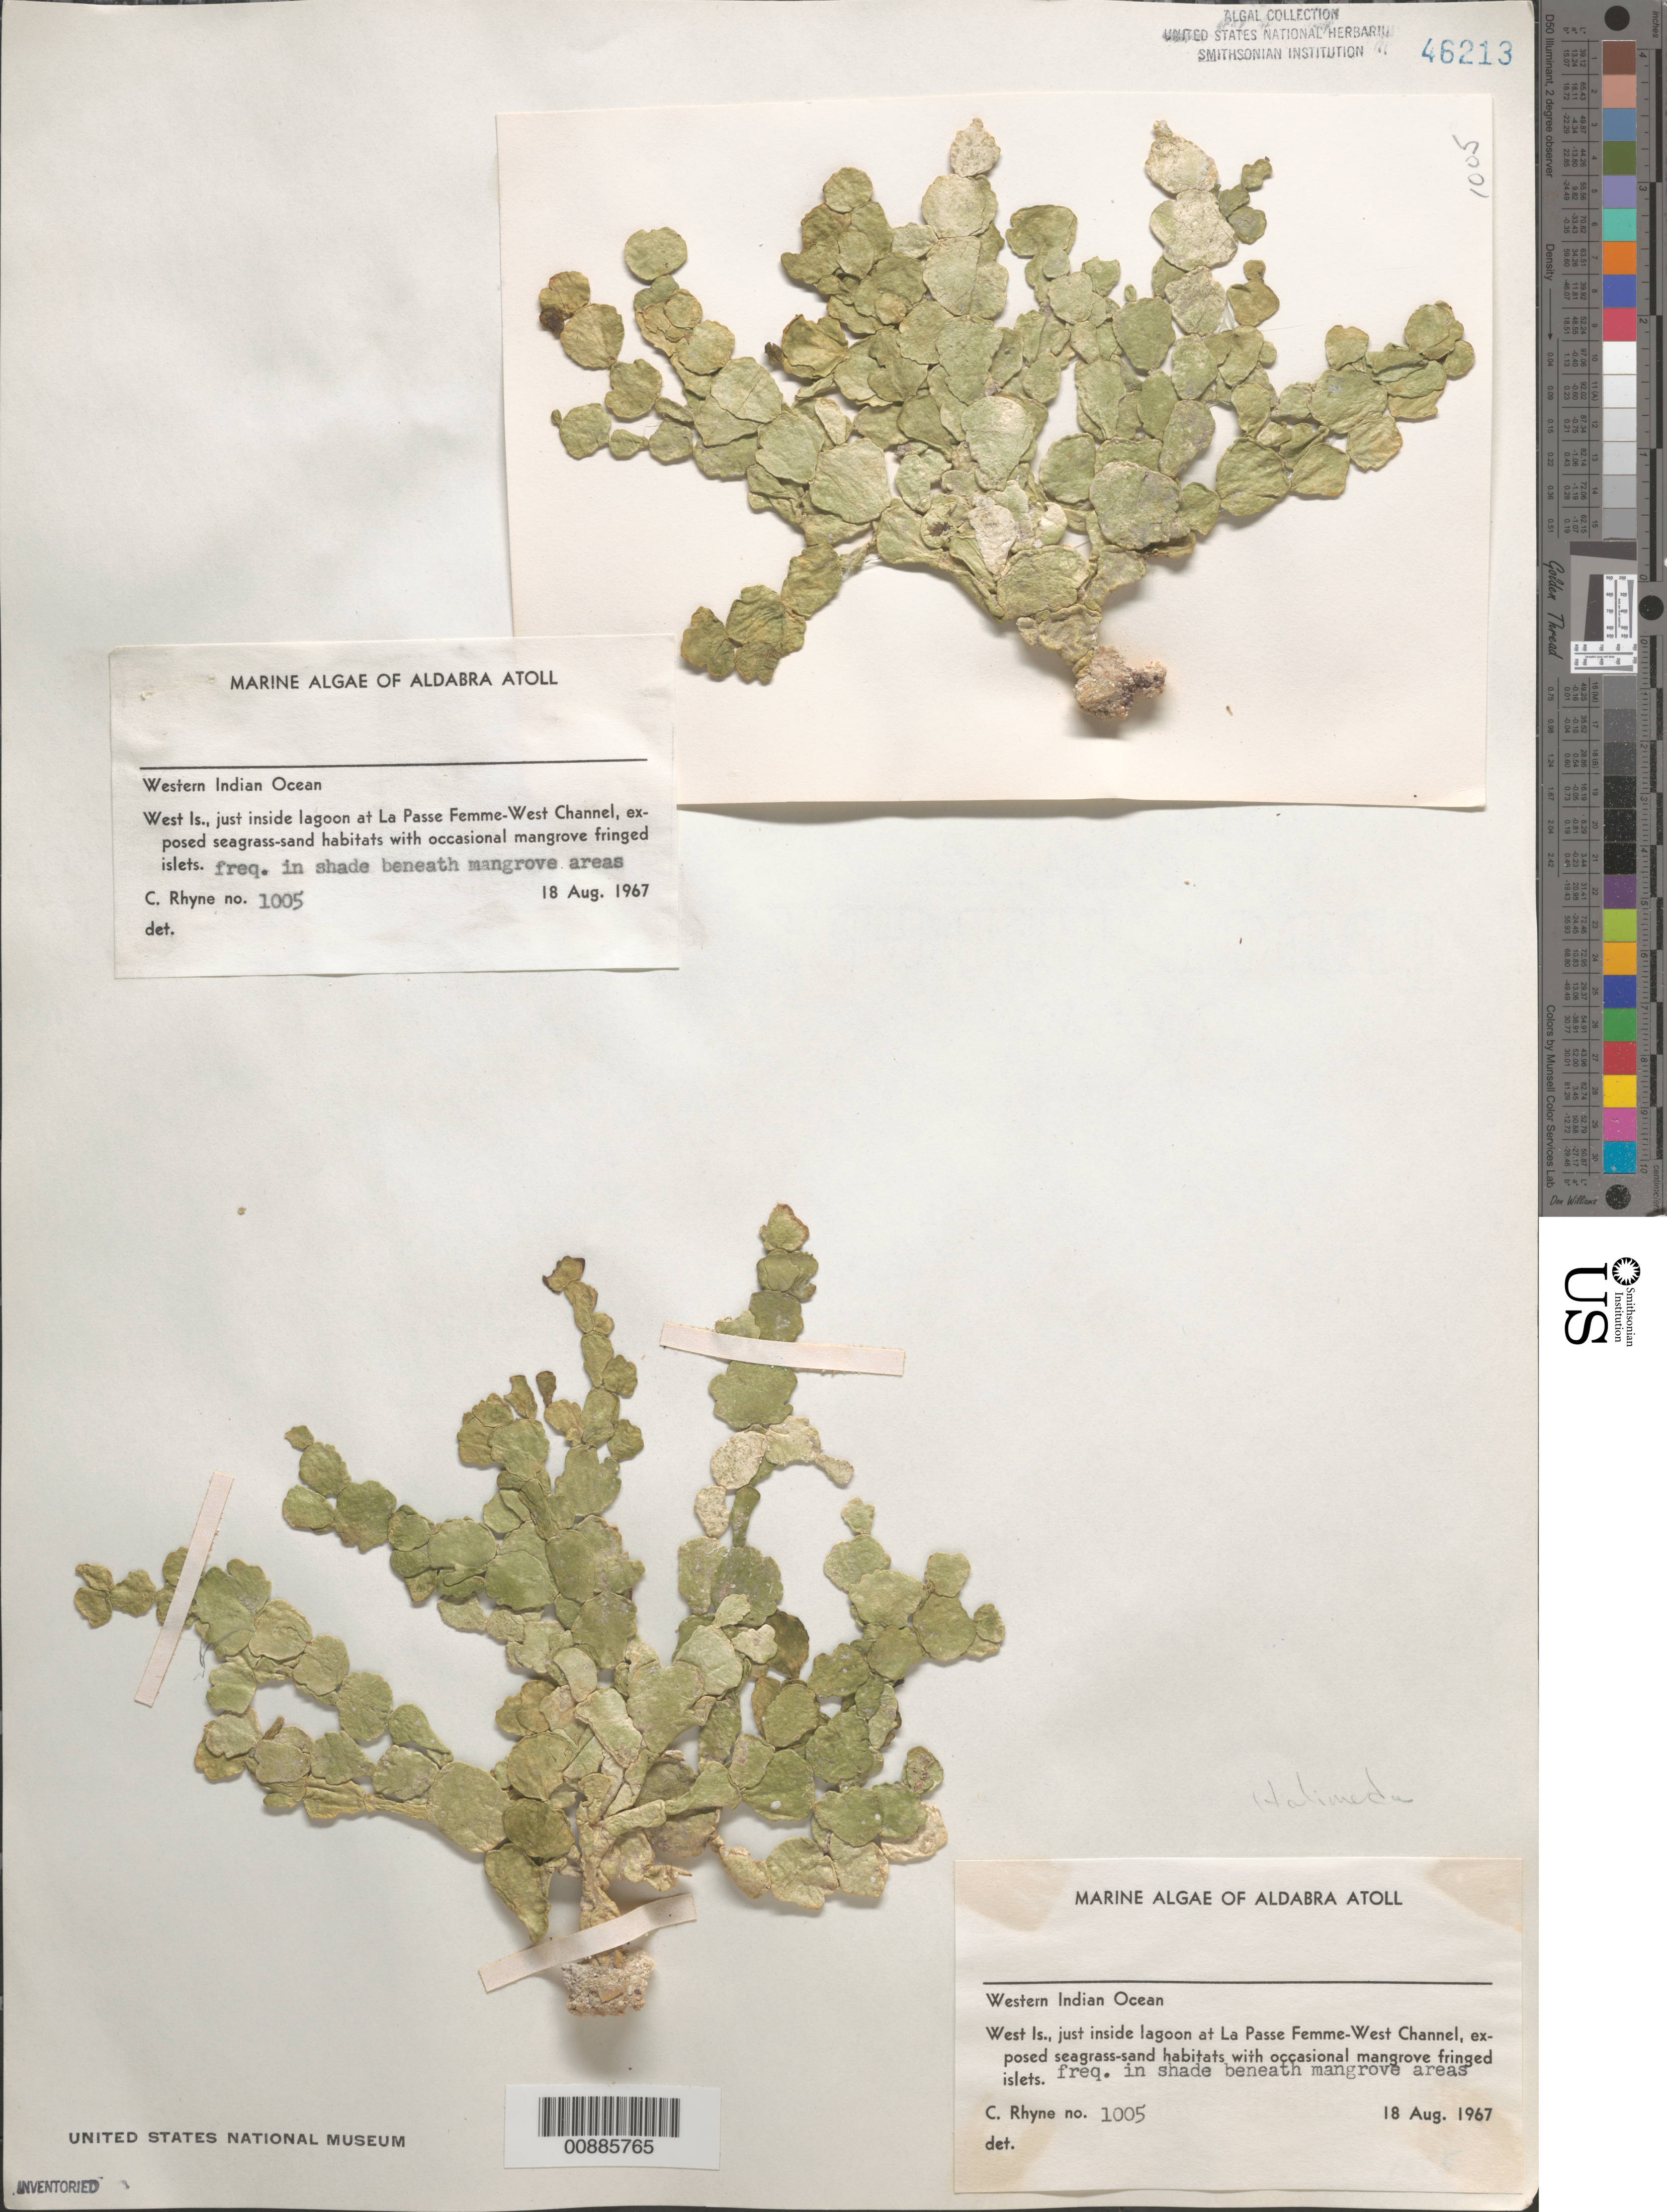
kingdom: Plantae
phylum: Chlorophyta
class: Ulvophyceae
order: Bryopsidales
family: Halimedaceae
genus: Halimeda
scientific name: Halimeda sp.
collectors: C. Rhyne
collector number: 1005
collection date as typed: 18 Aug 1967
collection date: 1967-08-18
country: Seychelles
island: Aldabra Atoll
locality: West Islet, La Passe Femme-West Channel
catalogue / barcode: US 46213